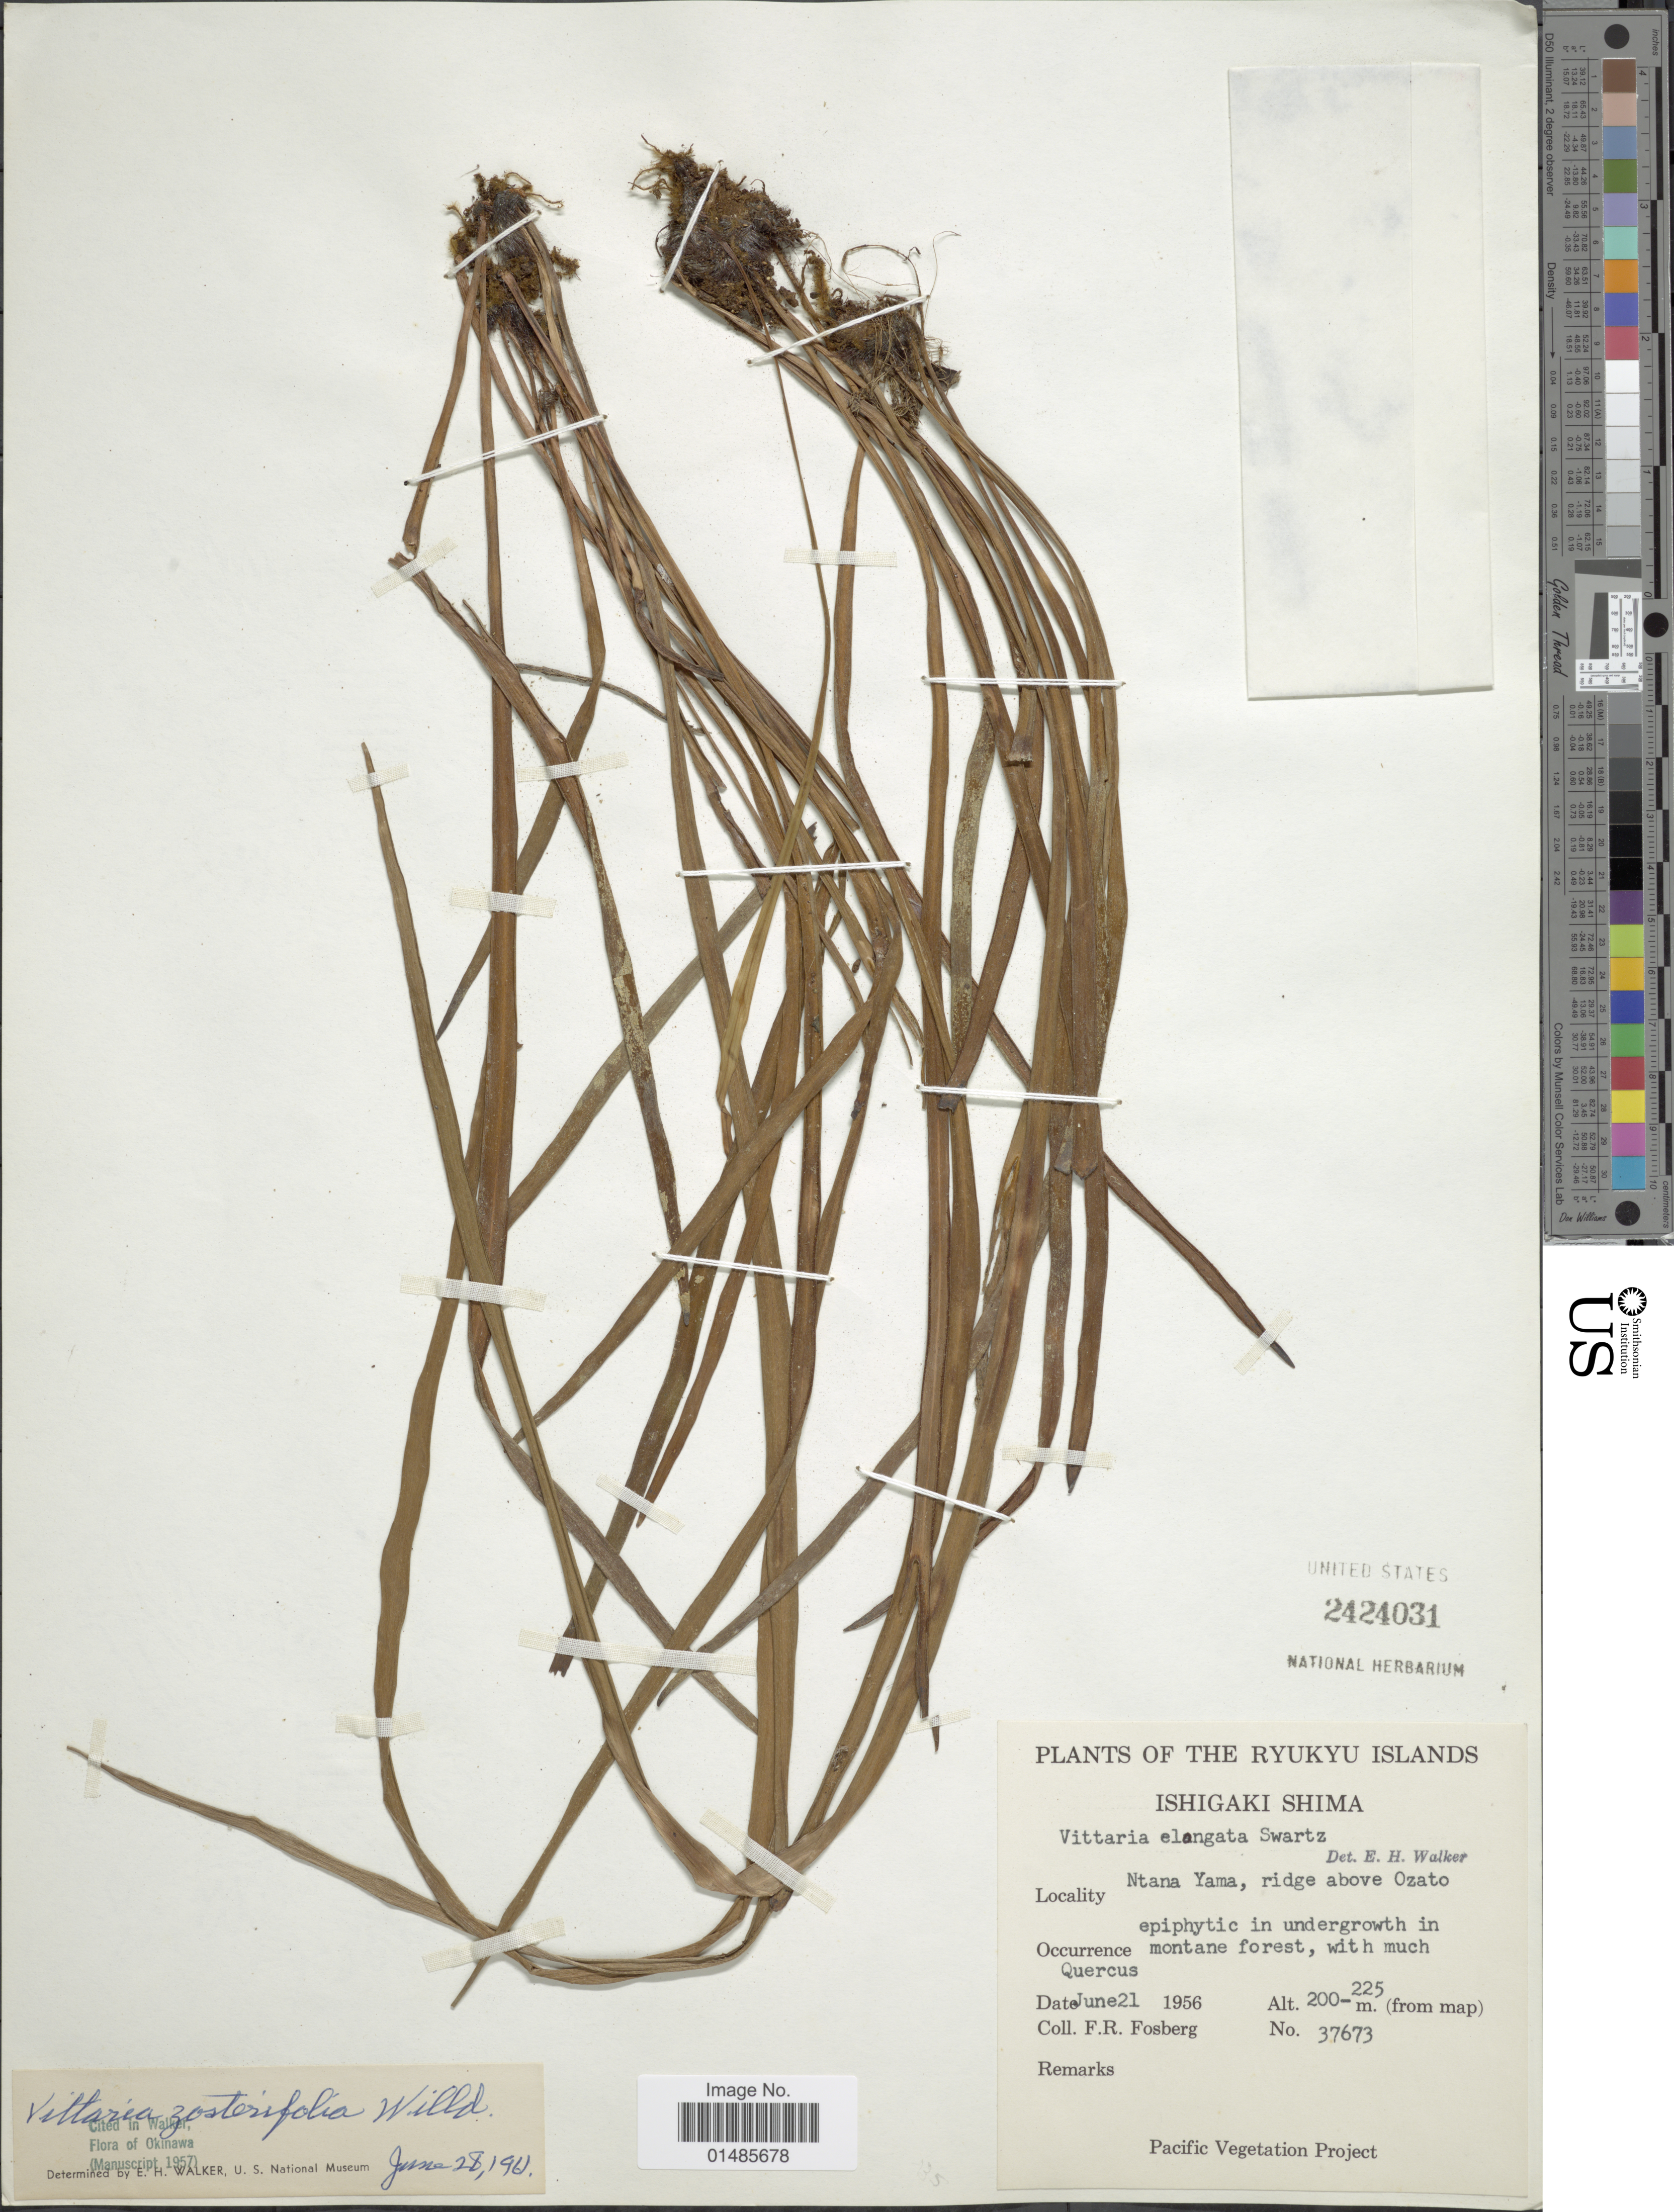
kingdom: Plantae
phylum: Tracheophyta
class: Polypodiopsida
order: Polypodiales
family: Pteridaceae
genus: Haplopteris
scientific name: Haplopteris elongata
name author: (Sw.) Crane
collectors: F. R. Fosberg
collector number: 37673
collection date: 1956-06-21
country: Japan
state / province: Okinawa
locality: Ryukyu Islands. Ishigaki Shima. Ntana Yama, ridge above Ozato.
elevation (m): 200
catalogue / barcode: US 2424031